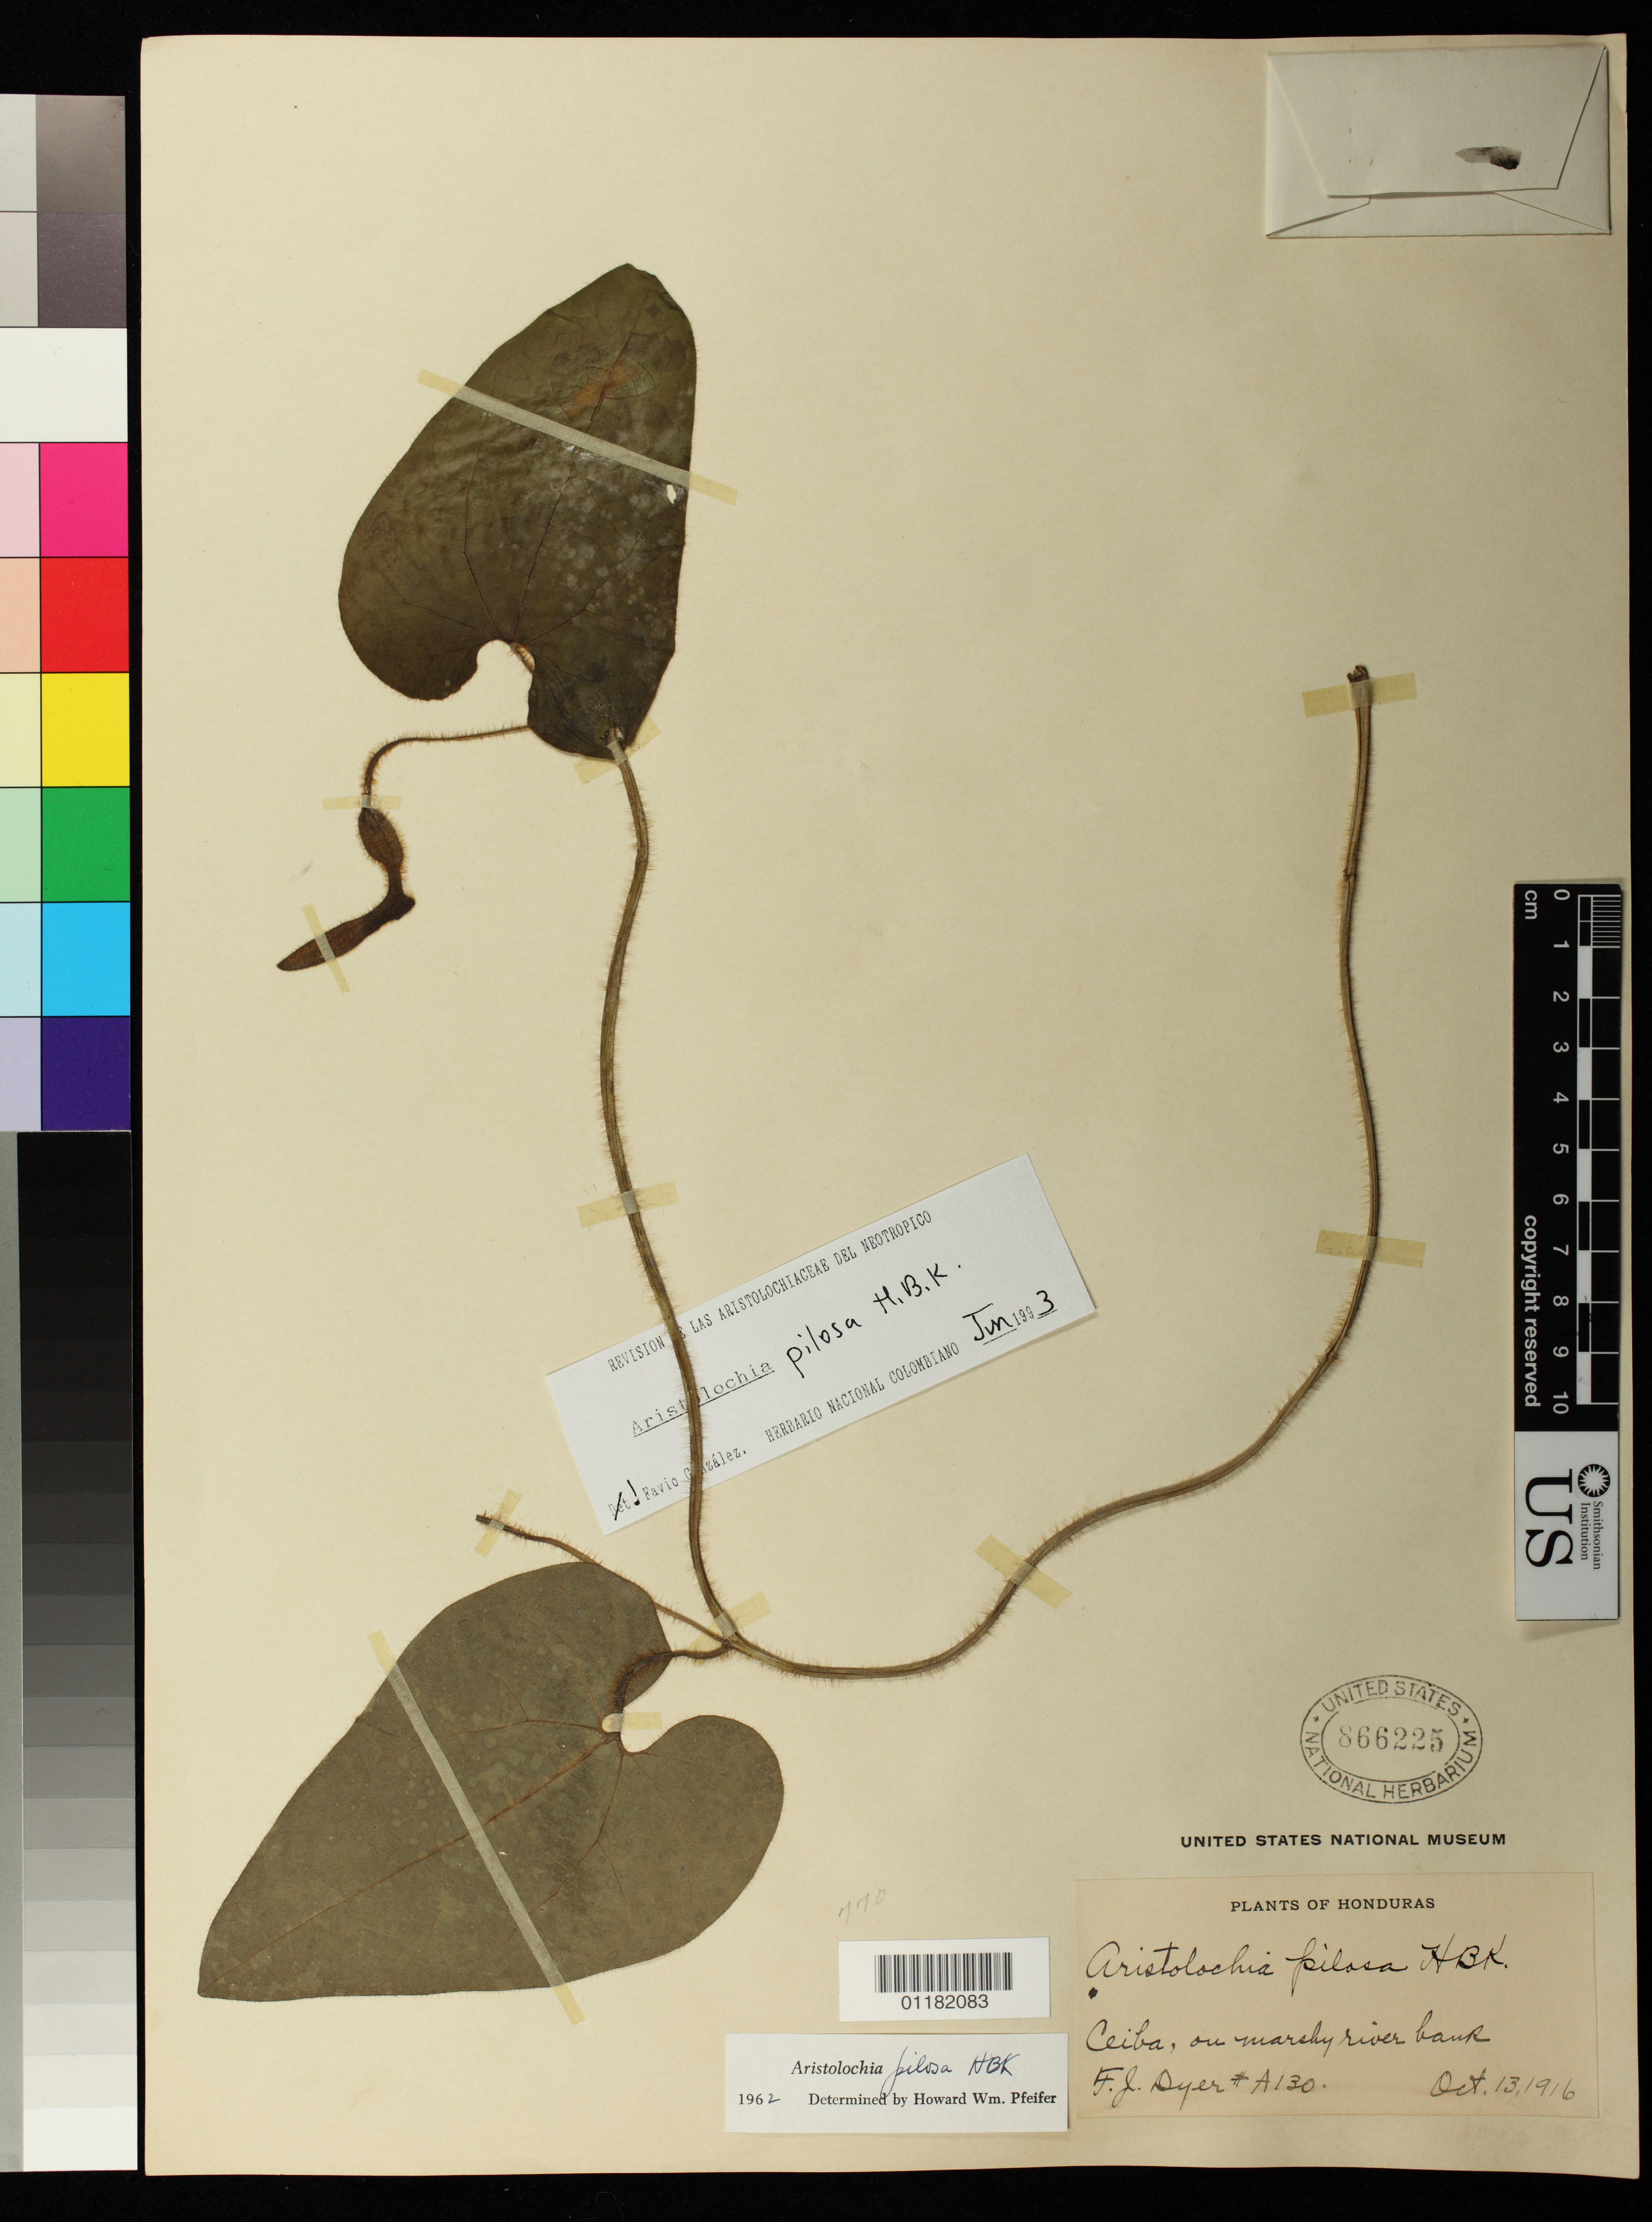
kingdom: Plantae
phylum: Tracheophyta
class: Magnoliopsida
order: Piperales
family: Aristolochiaceae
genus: Aristolochia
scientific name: Aristolochia pilosa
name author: Kunth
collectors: F. J. Dyer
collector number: A130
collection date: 1916-10-13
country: Honduras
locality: Ceiba, on nearby river bank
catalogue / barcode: US 866225